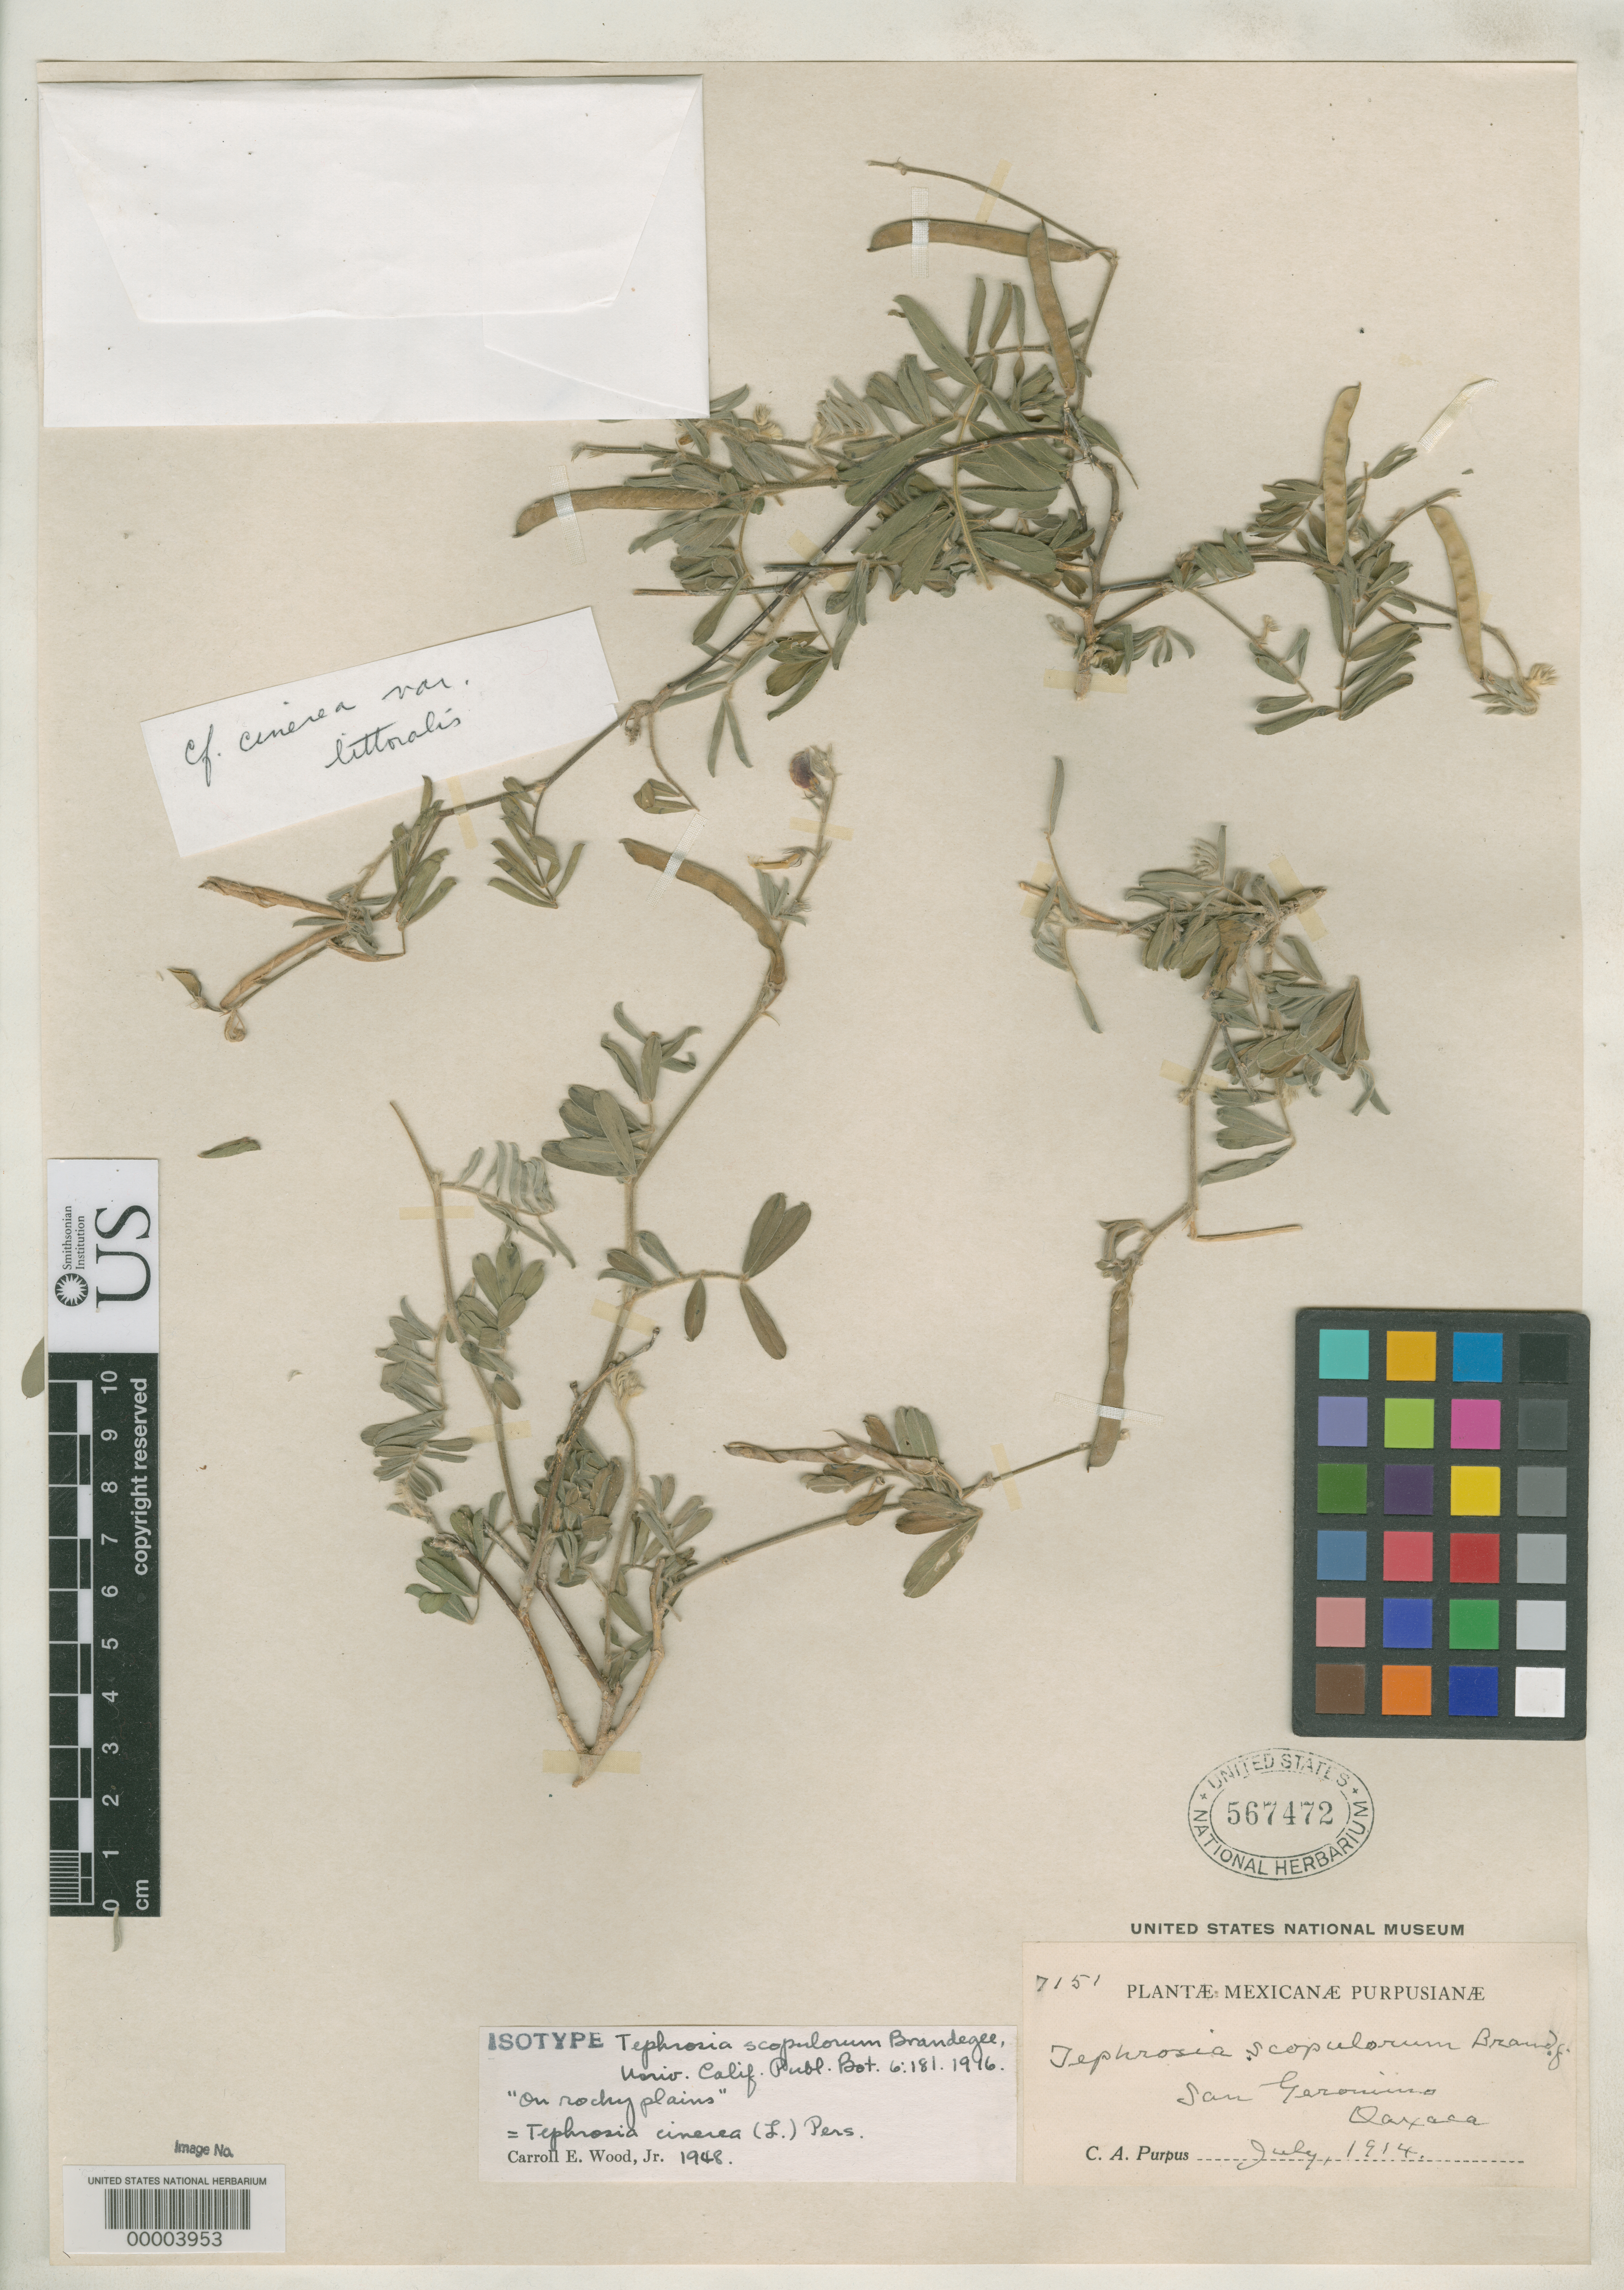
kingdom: Plantae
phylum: Tracheophyta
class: Magnoliopsida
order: Fabales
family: Fabaceae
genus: Tephrosia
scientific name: Tephrosia scopulorum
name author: Brandegee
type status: Isotype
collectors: C. A. Purpus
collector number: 7152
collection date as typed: Jul 1914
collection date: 1914-07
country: Mexico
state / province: Oaxaca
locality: Near San Geronimo.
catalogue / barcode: US 567472